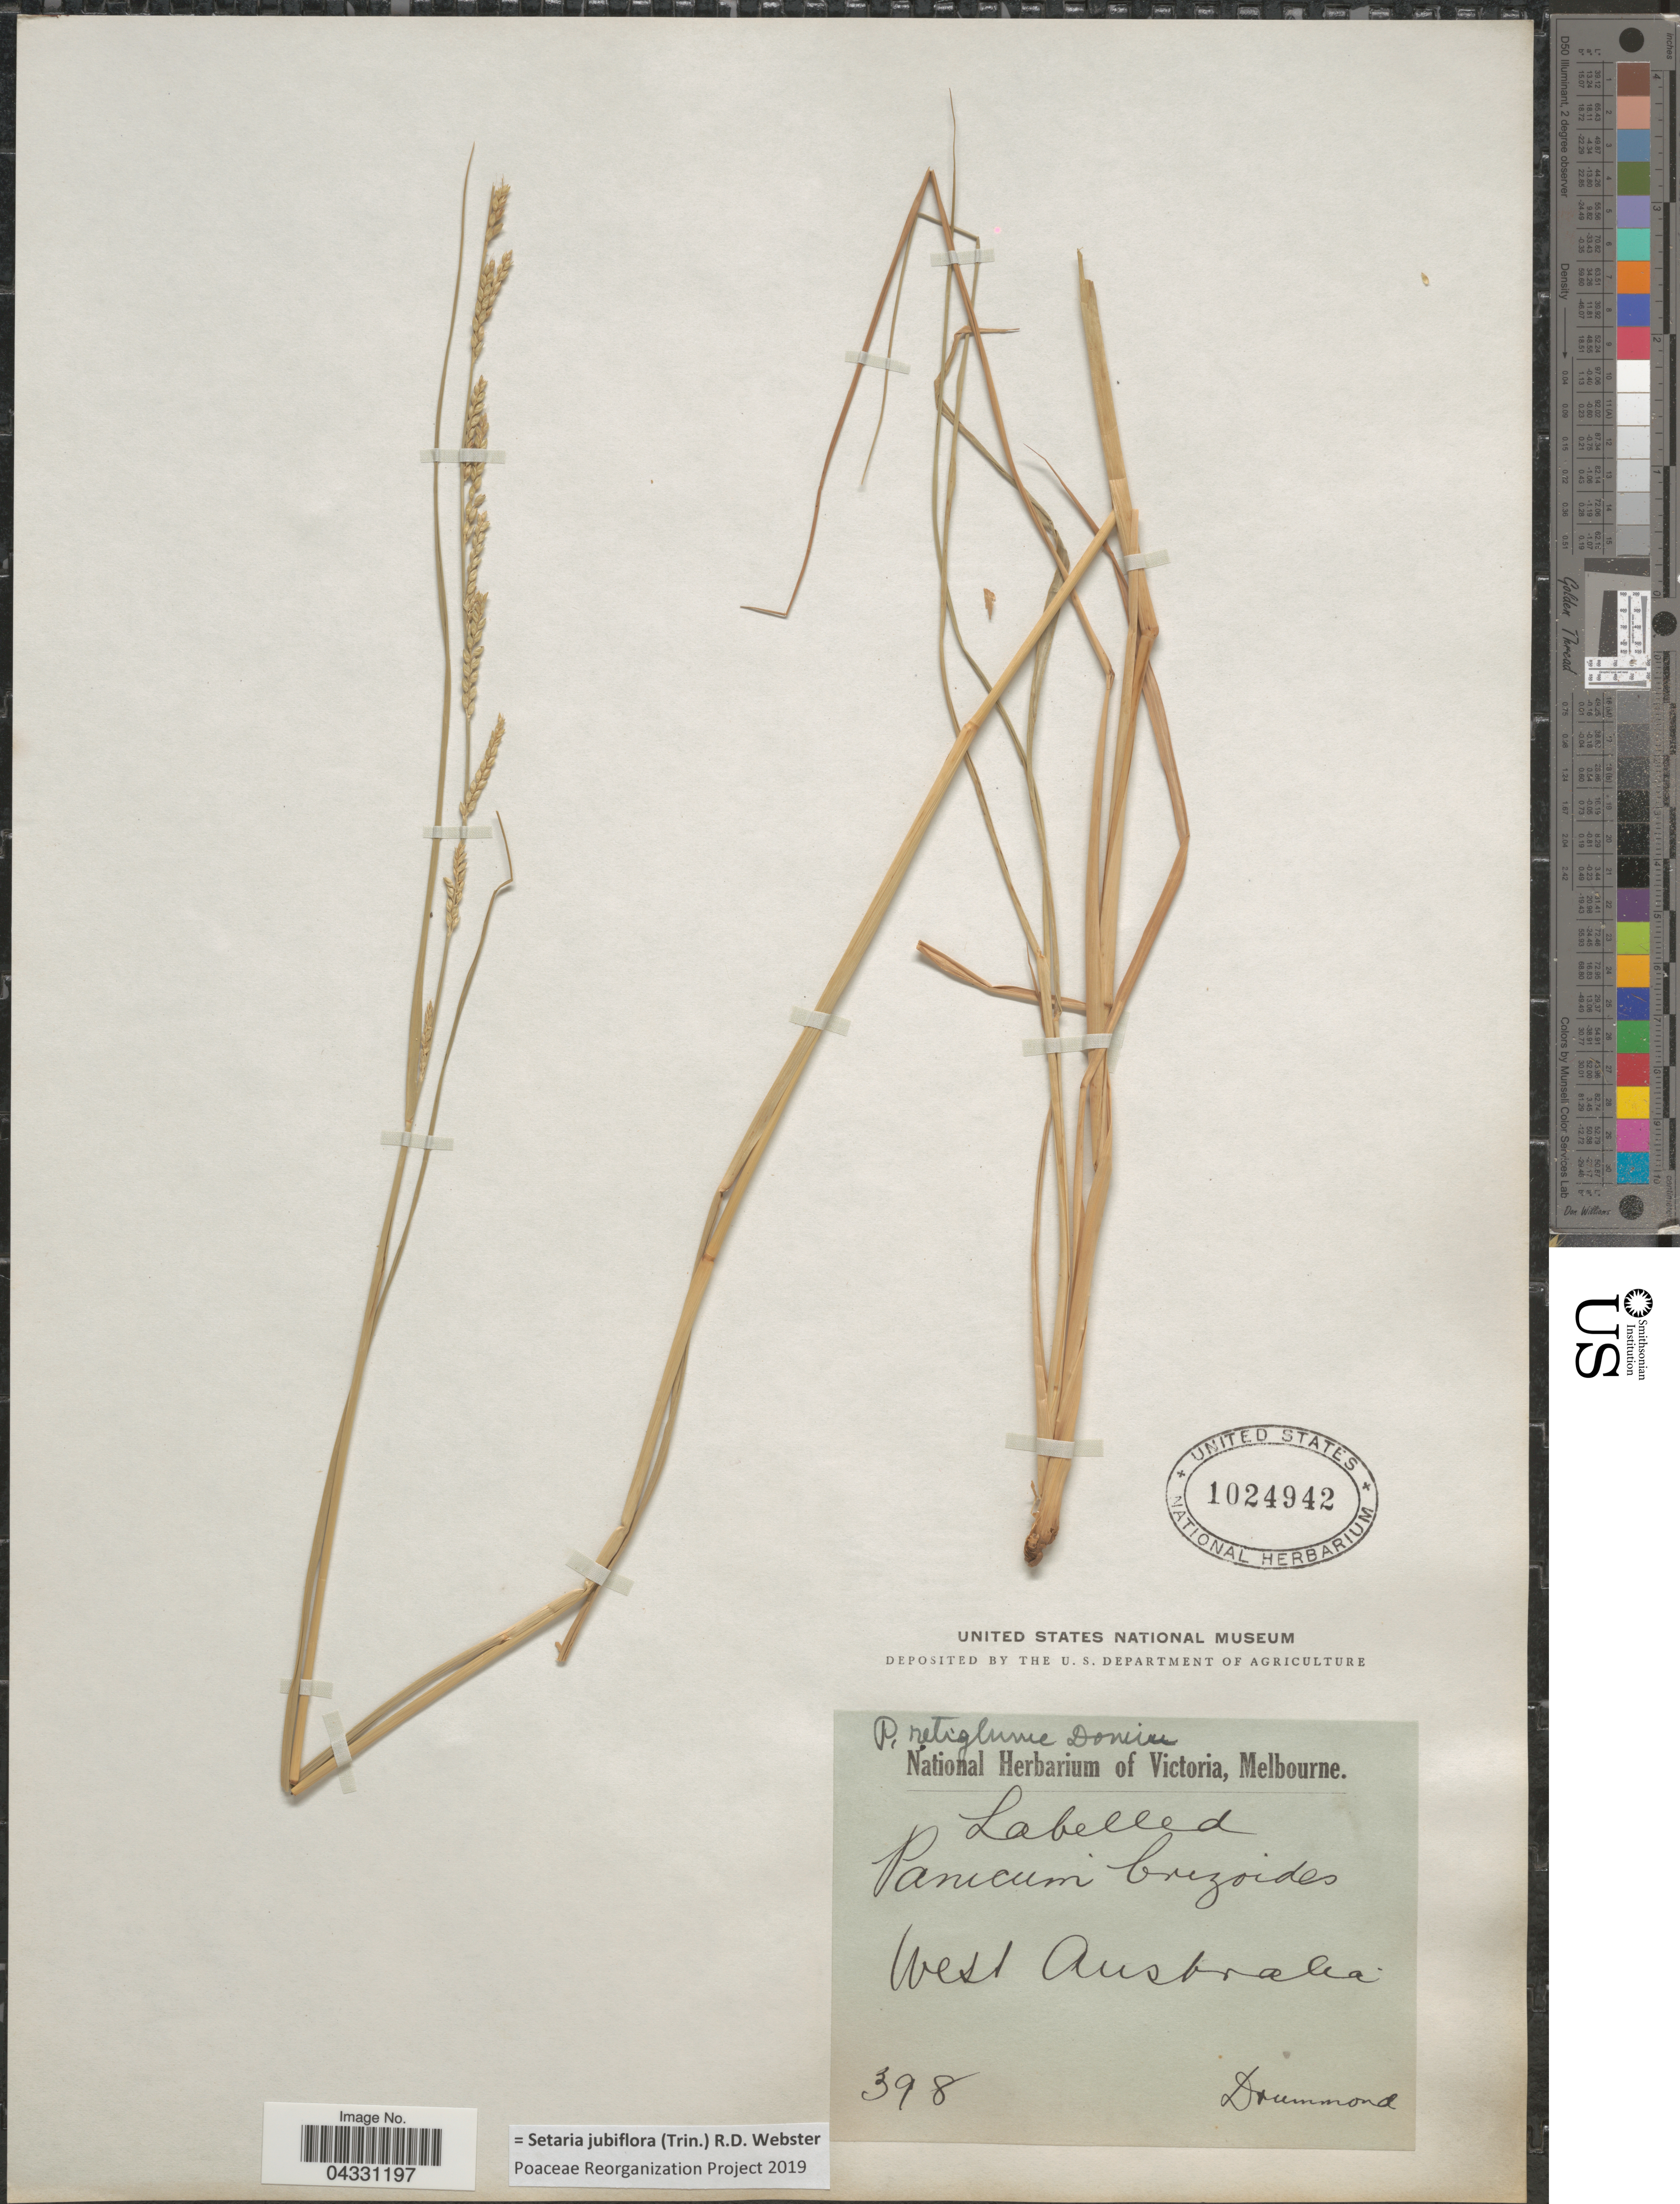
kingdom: Plantae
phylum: Tracheophyta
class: Liliopsida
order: Poales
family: Poaceae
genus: Setaria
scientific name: Setaria jubiflora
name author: (Trin.) R.D. Webster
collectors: -. Drummond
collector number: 398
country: Australia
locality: West Australia.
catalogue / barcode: US 1024942